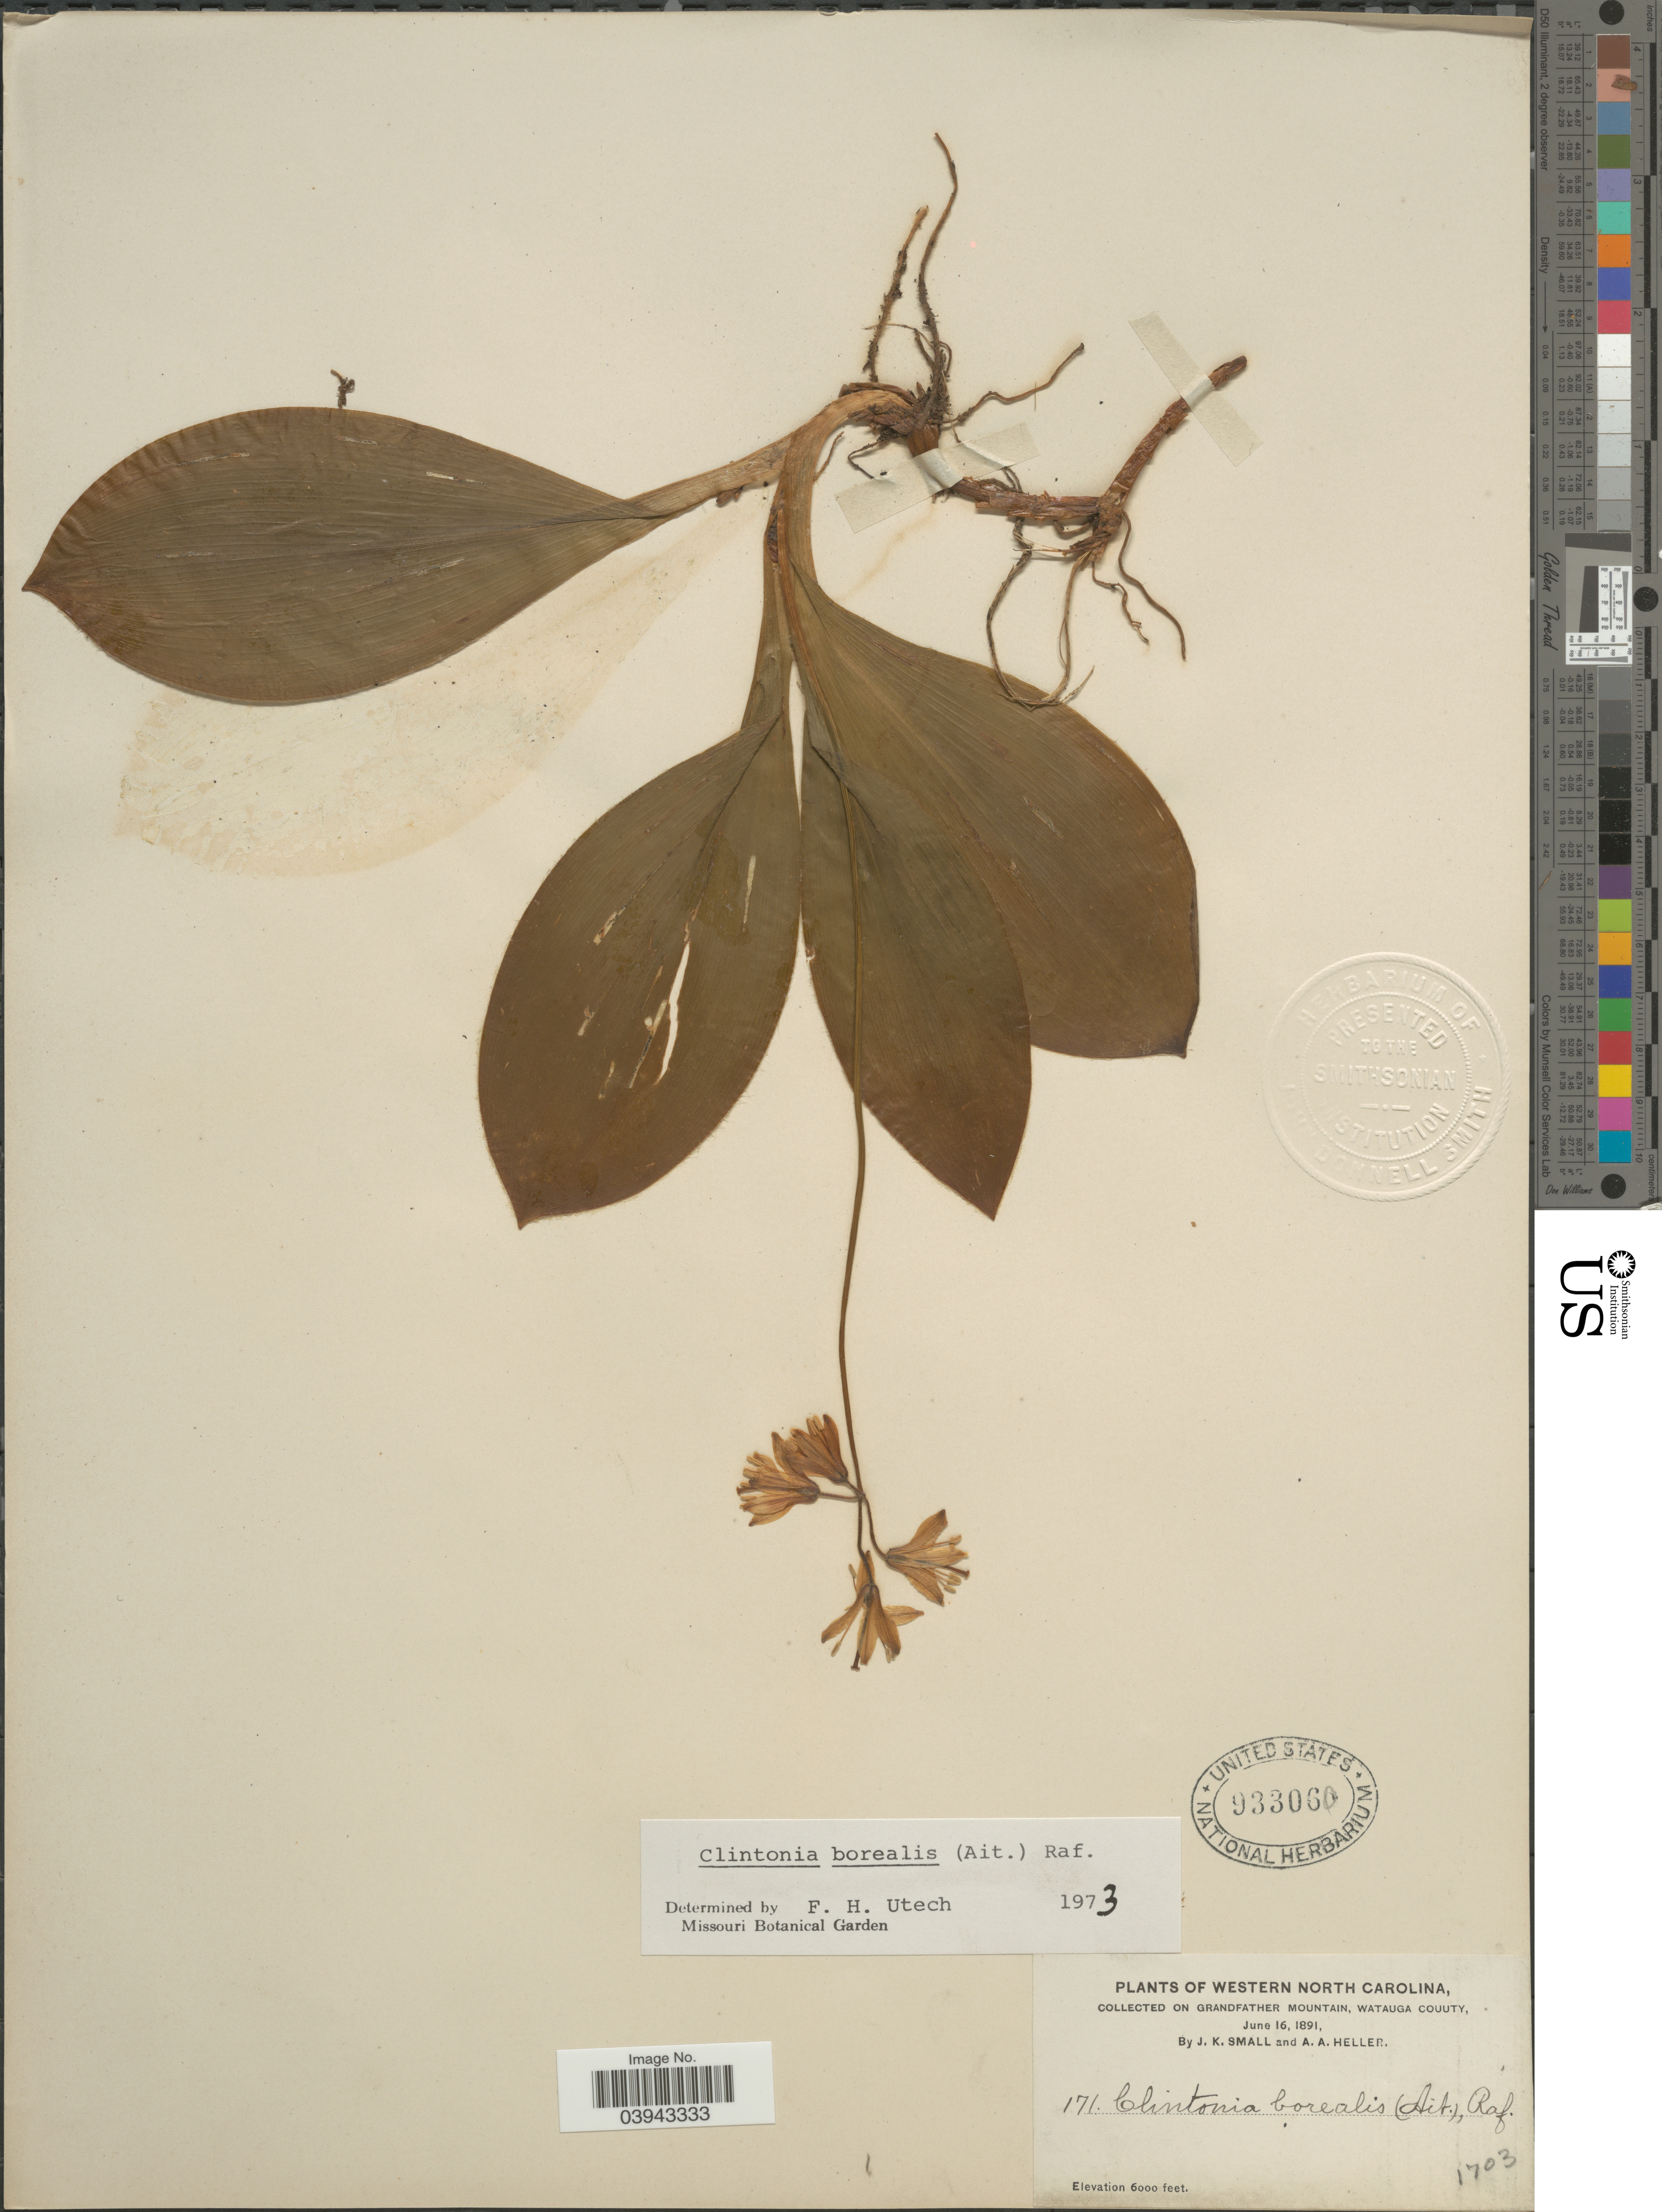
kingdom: Plantae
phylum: Tracheophyta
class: Liliopsida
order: Liliales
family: Liliaceae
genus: Clintonia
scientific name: Clintonia borealis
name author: (Aiton) Raf.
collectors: J. K. Small & A. A. Heller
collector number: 171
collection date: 1891-06-16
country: United States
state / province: North Carolina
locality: Western North Carolina, on Grandfather Mountain, Watauga Couuty.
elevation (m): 1829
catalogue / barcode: US 933060